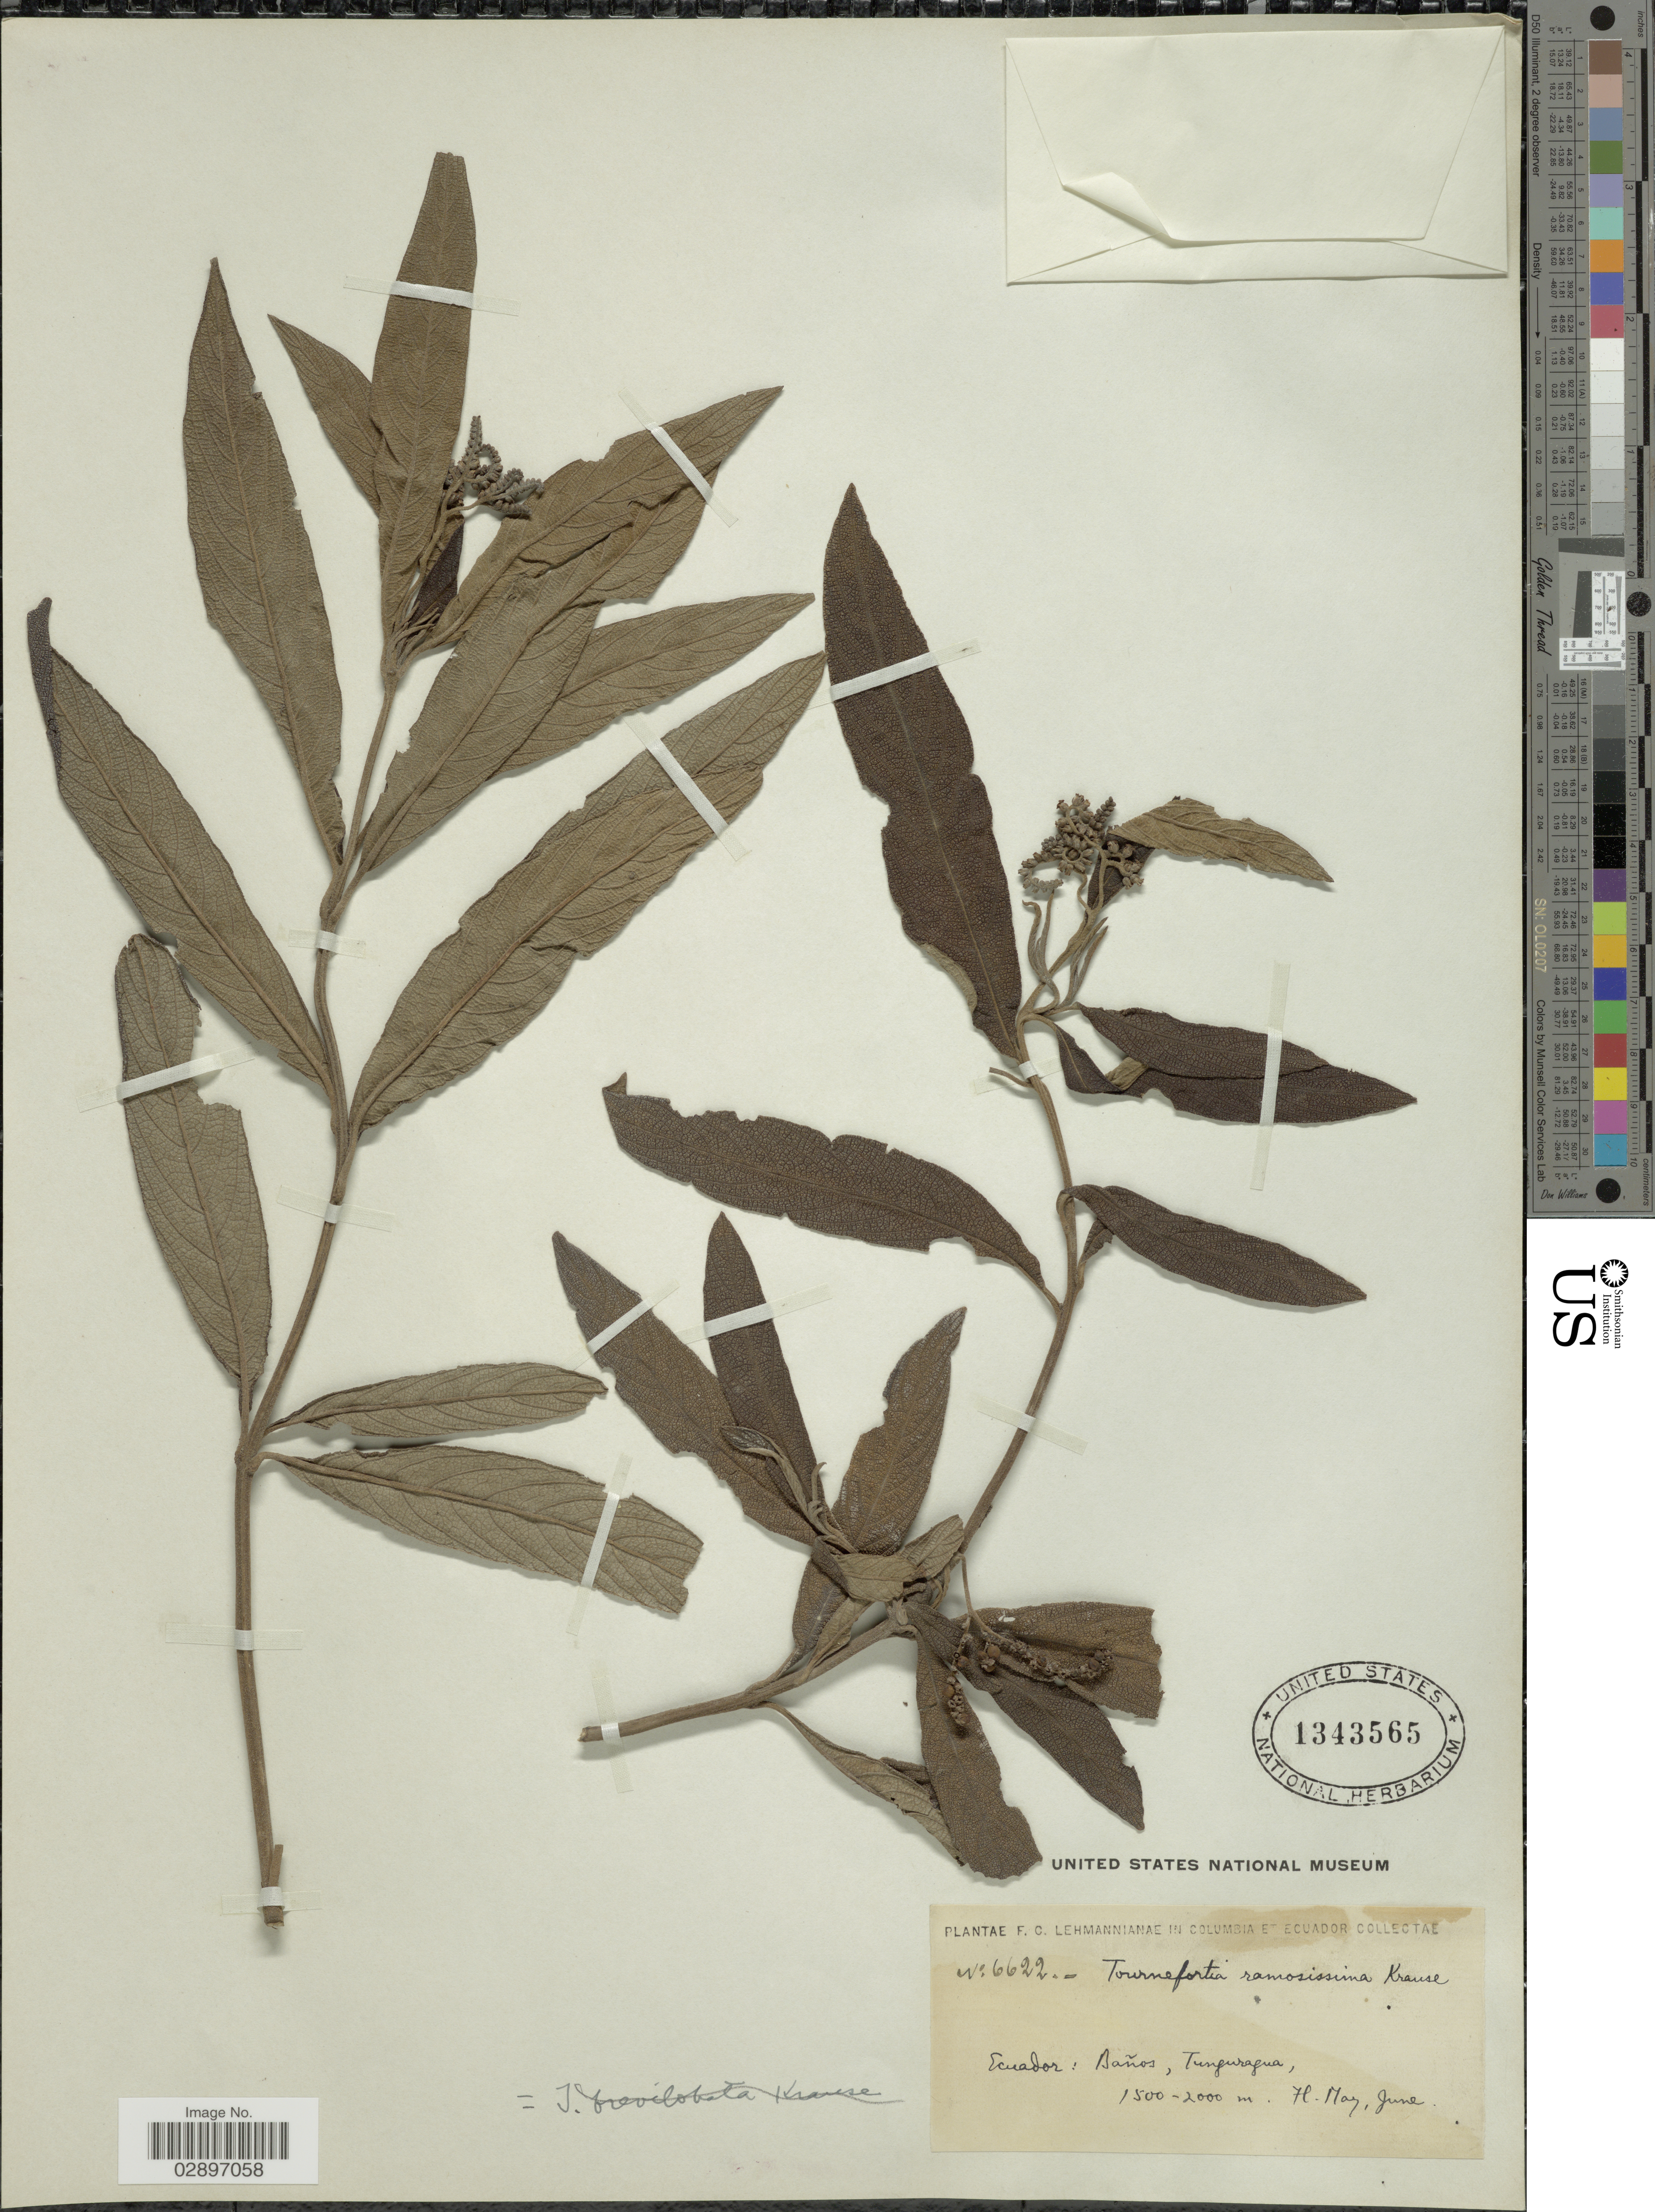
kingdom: Plantae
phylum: Tracheophyta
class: Magnoliopsida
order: Boraginales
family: Heliotropiaceae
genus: Tournefortia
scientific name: Tournefortia brevilobata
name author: K. Krause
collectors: F. C. Lehmann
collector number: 6622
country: Ecuador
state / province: Tungurahua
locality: Baños. Tunguragua.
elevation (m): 1500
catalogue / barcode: US 1343565